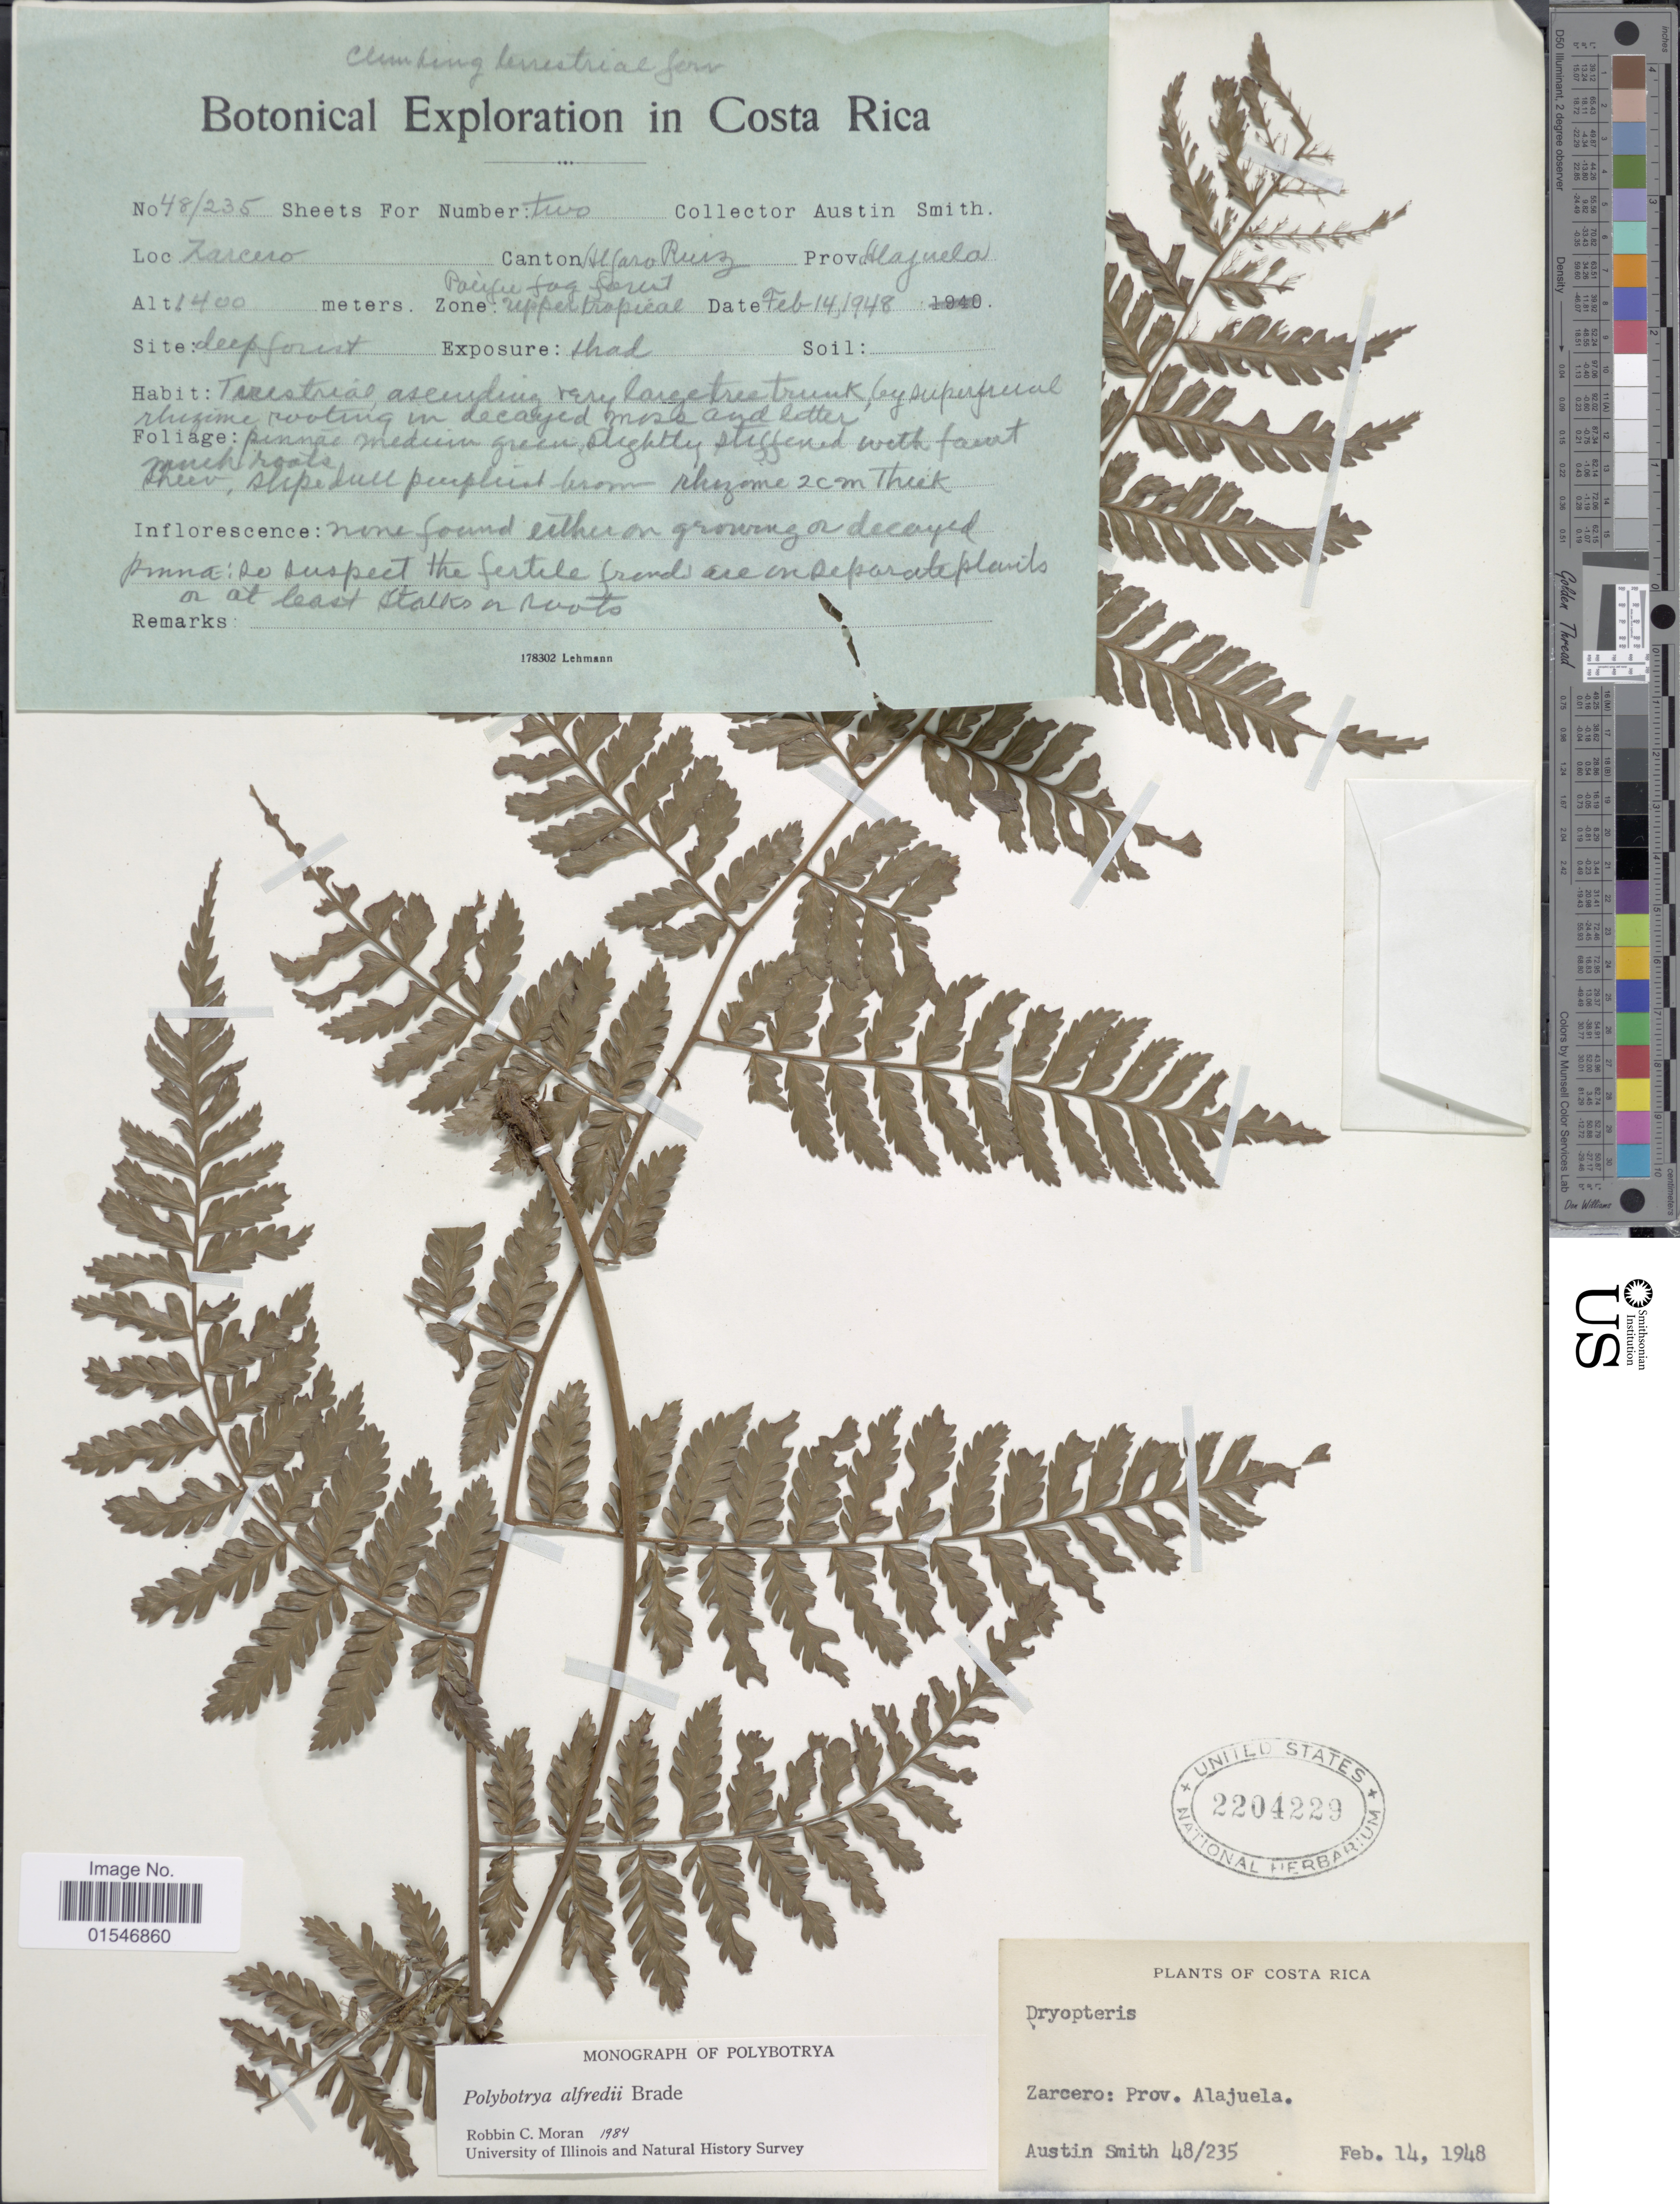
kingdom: Plantae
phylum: Tracheophyta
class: Polypodiopsida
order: Polypodiales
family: Dryopteridaceae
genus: Polybotrya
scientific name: Polybotrya alfredii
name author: Brade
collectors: Aust P. Smith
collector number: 48/235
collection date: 1948-02-14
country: Costa Rica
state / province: Alajuela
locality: Zarcero: Prov. Alajuela. Canton Alfaro Ruiz. Zone Pacific fog forest Upper tropical.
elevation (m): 1400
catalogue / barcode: US 2204229